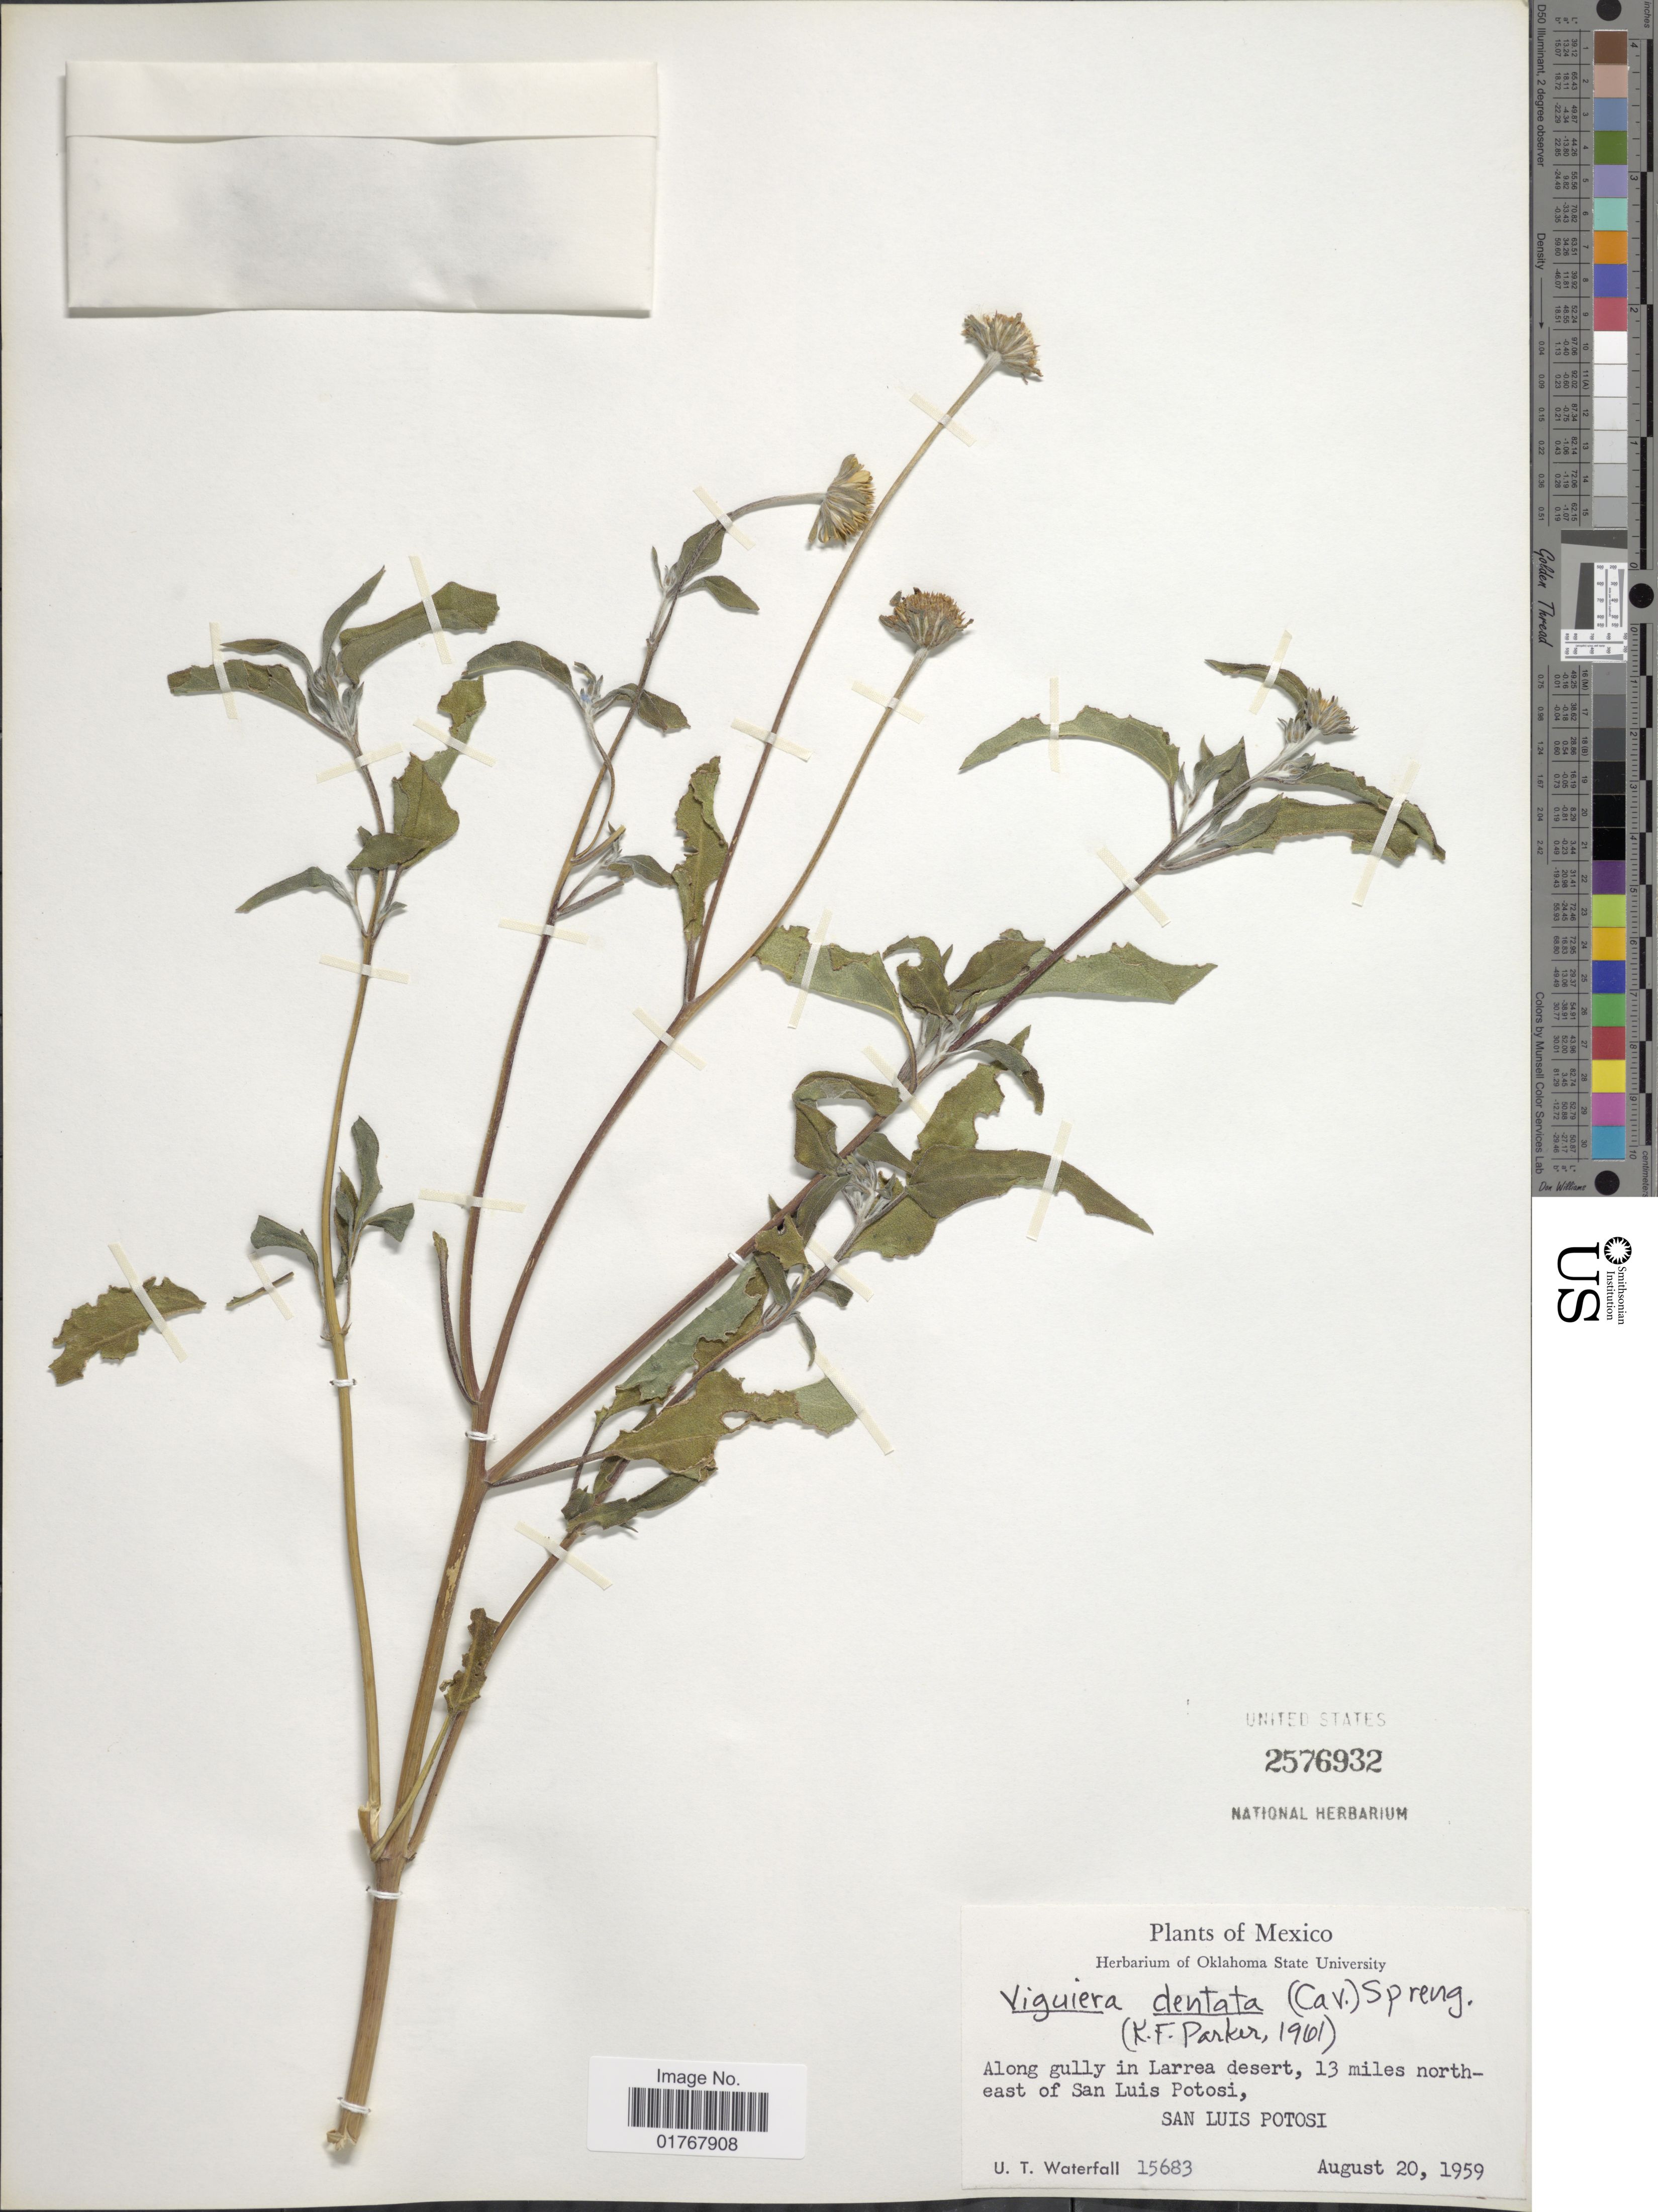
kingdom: Plantae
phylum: Tracheophyta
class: Magnoliopsida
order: Asterales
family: Asteraceae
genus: Viguiera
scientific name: Viguiera dentata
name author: (Cav.) Spreng.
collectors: U. T. Waterfall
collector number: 15683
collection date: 1959-08-20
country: Mexico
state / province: San Luis Potosí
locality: Along gully in Larrea desert, 13 miles north-east of San Luis Potosi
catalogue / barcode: US 2576932